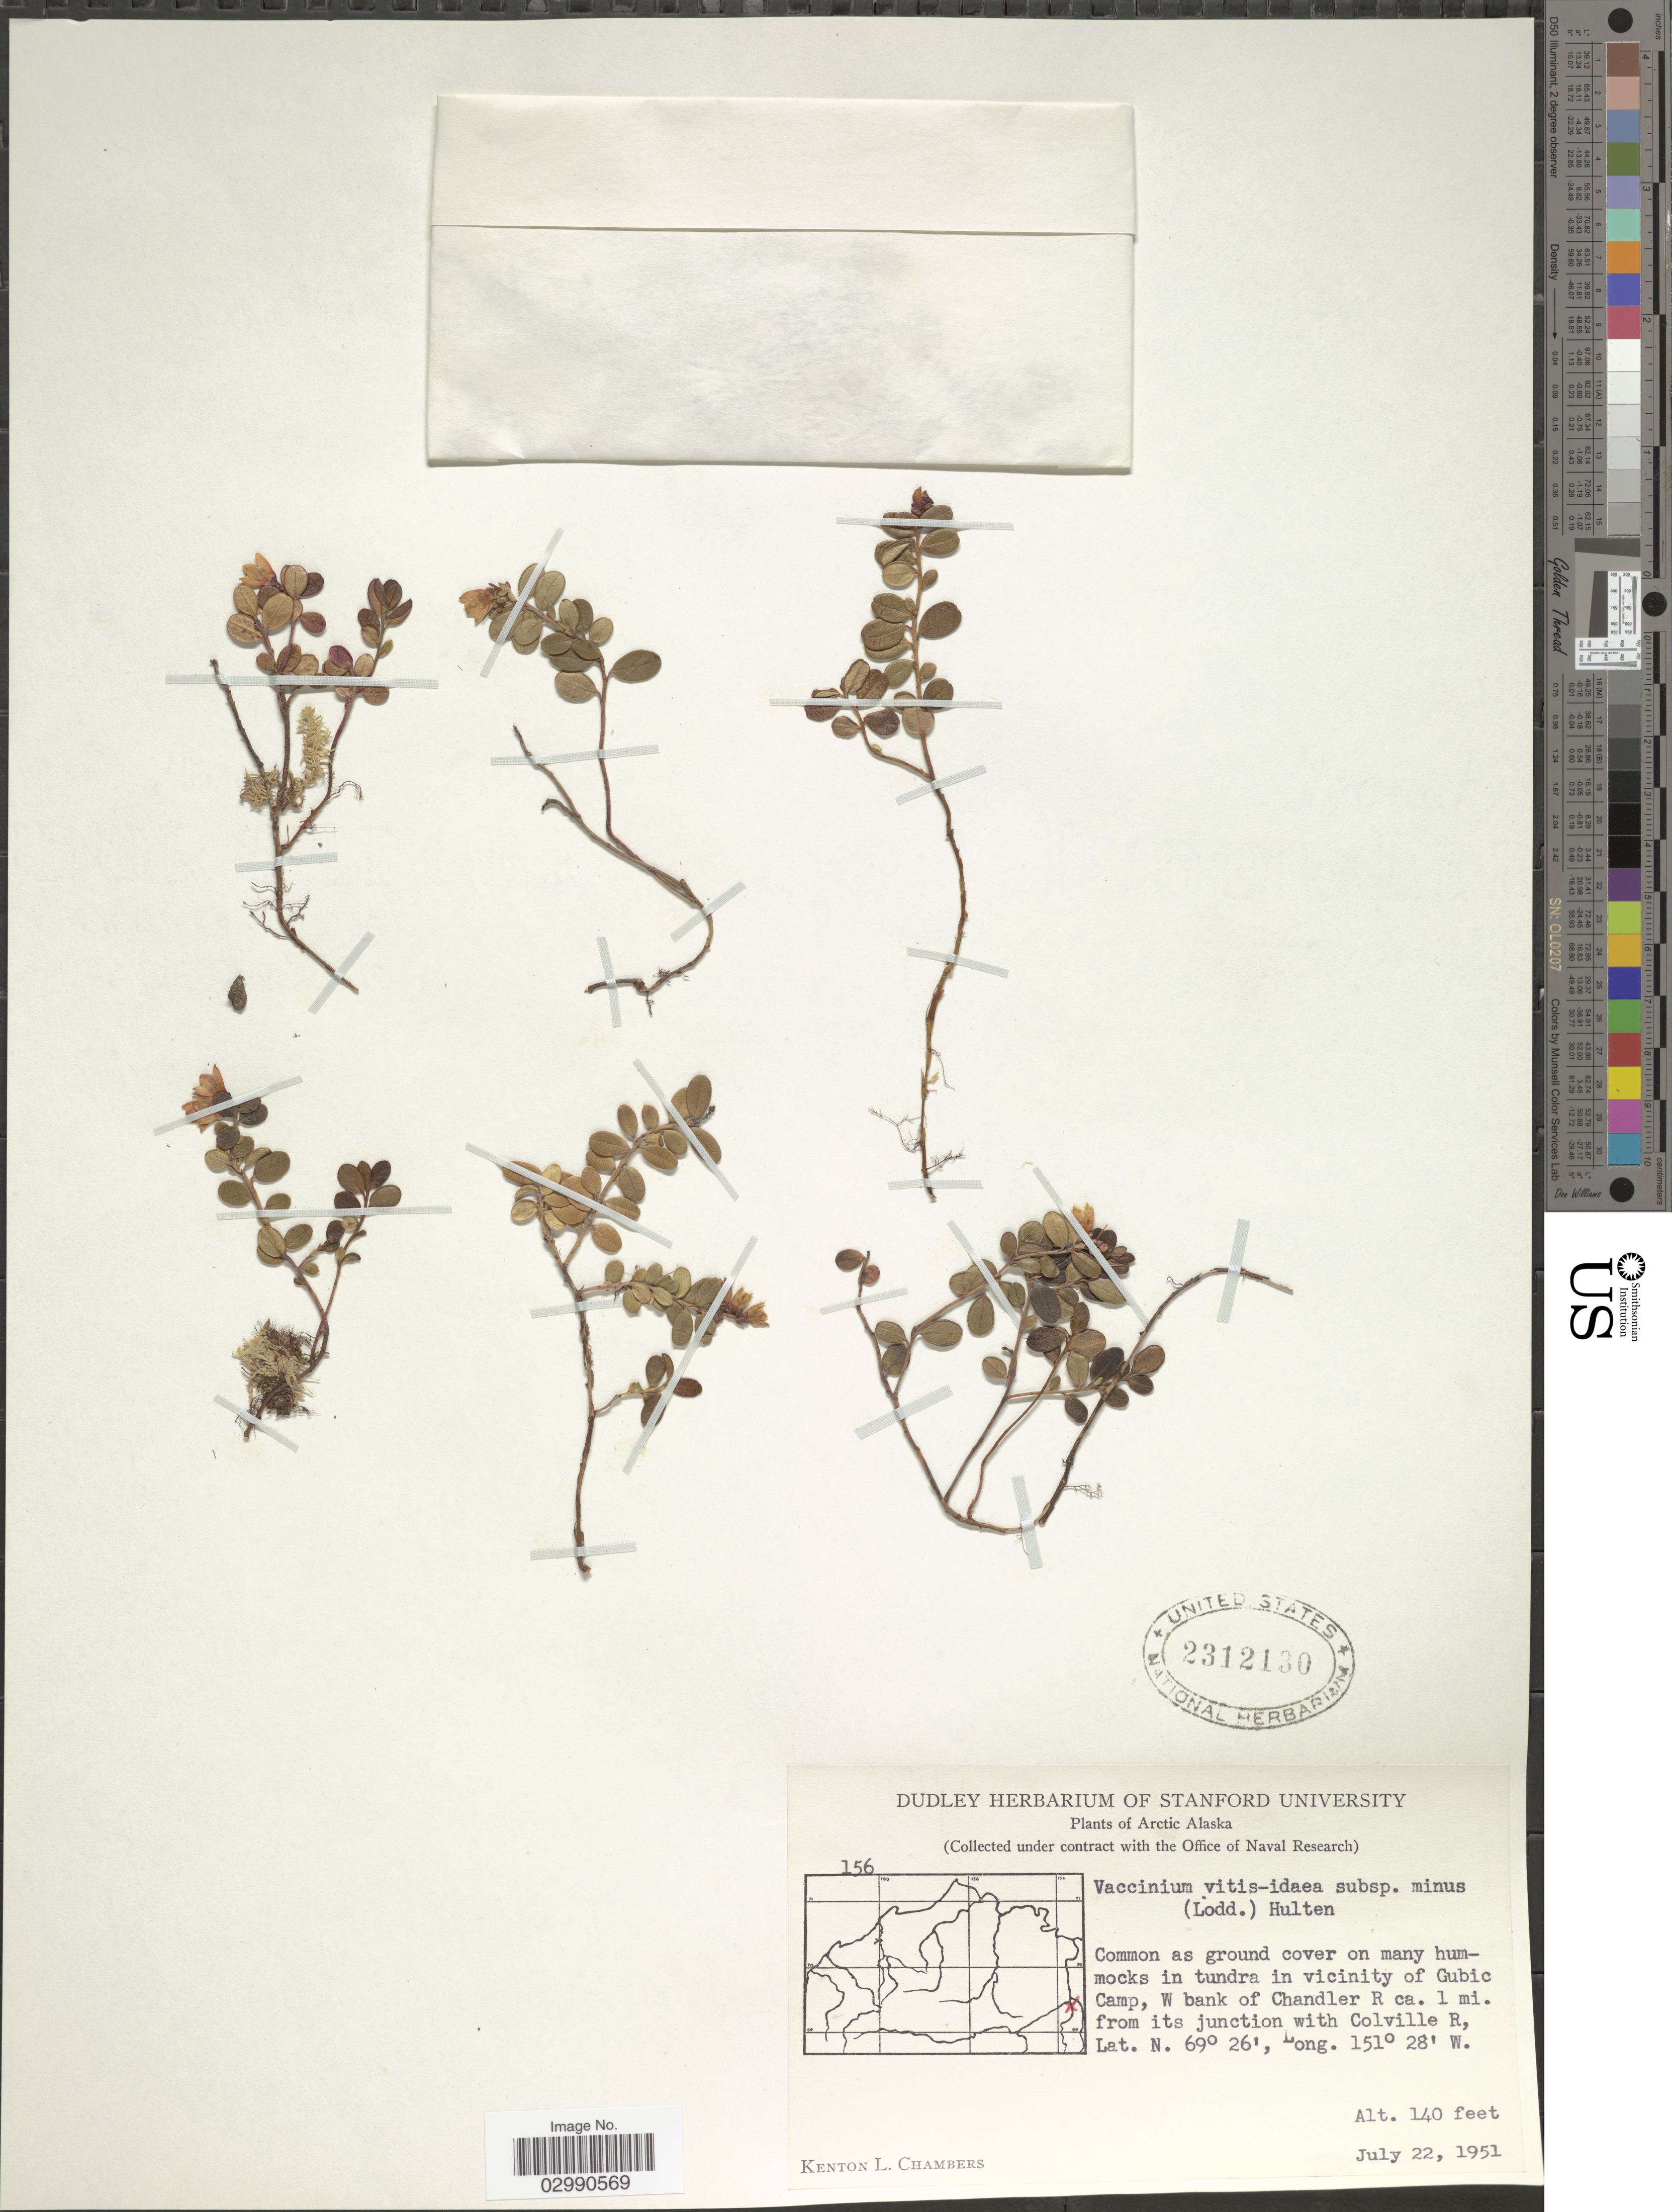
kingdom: Plantae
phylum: Tracheophyta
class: Magnoliopsida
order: Ericales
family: Ericaceae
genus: Vaccinium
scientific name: Vaccinium vitis-idaea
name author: L.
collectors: K. L. Chambers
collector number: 156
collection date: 1951-07-22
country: United States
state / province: Alaska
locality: Arctic Alaska. In tundra in vicinity of Gubic Camp, W bank of Chandler R ca. 1 mi. from its junction with Colville R.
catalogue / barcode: US 2312130